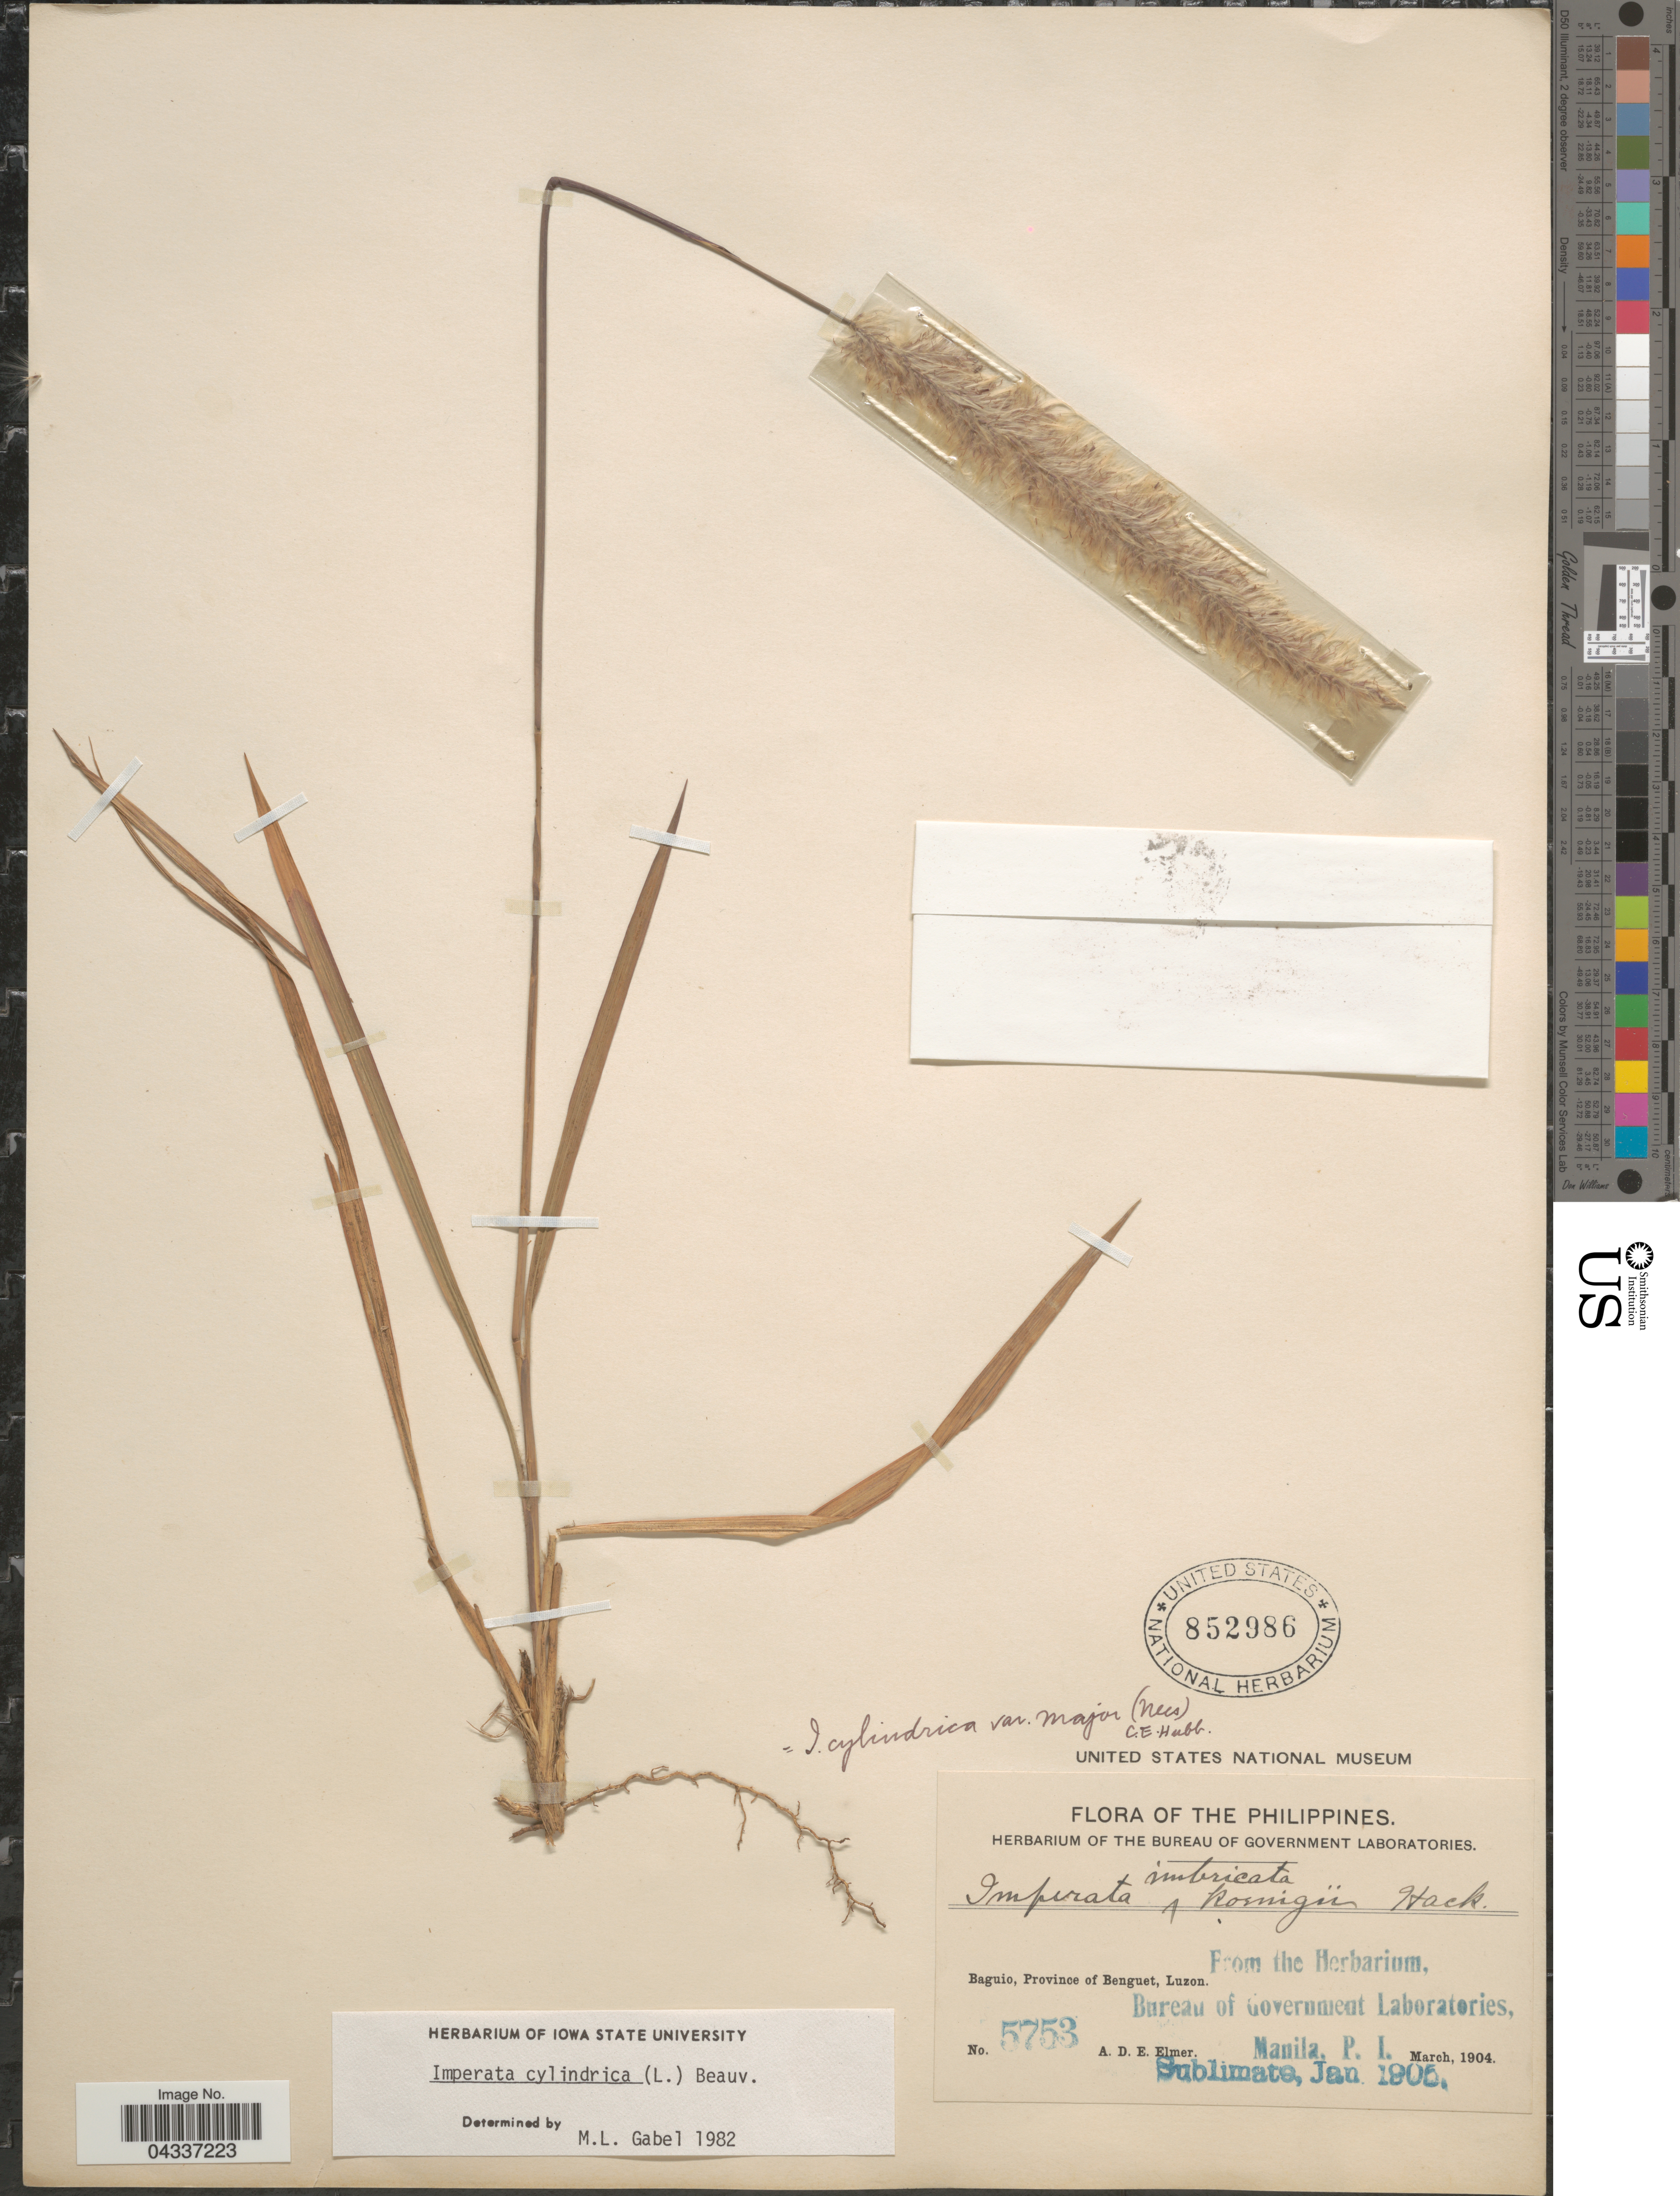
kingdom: Plantae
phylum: Tracheophyta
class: Liliopsida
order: Poales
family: Poaceae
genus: Imperata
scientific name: Imperata cylindrica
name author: (L.) P. Beauv.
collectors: A. D. E. Elmer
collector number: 5753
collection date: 1904-03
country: Philippines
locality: Baguio, Province of Benguet, Luzon.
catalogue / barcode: US 852986